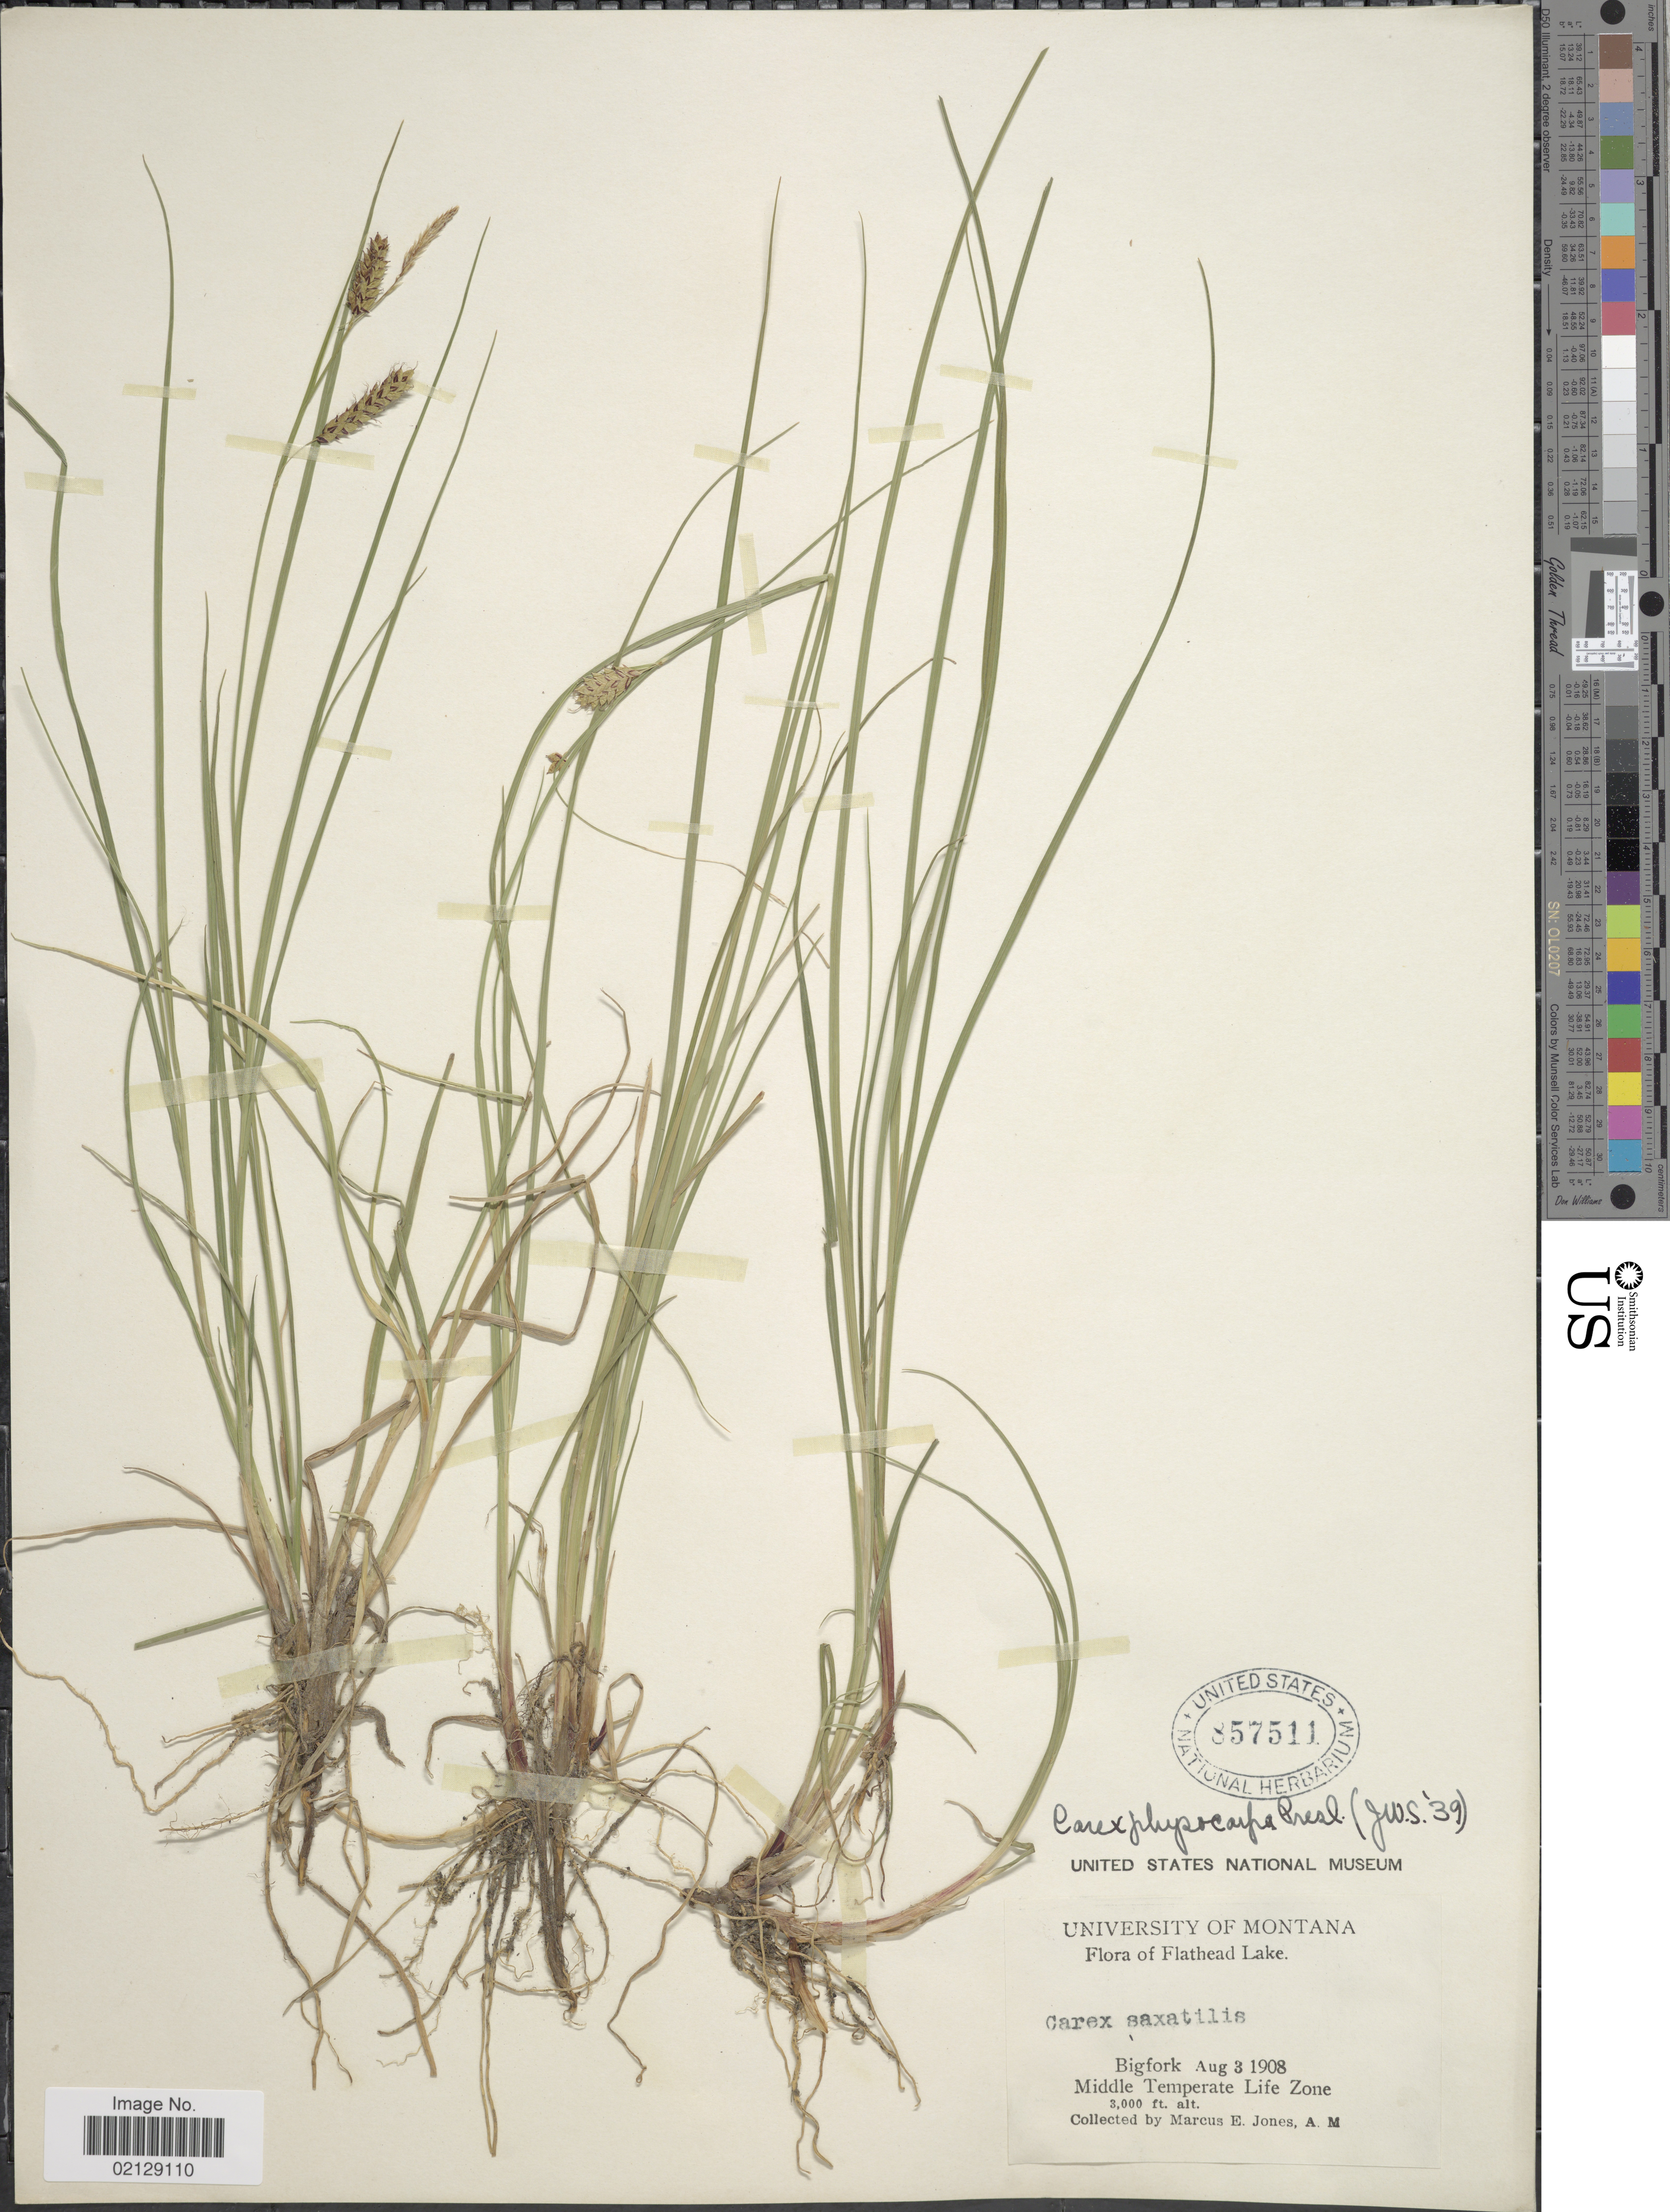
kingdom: Plantae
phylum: Tracheophyta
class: Liliopsida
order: Poales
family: Cyperaceae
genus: Carex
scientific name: Carex saxatilis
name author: L.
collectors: M. E. Jones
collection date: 1908-08-03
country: United States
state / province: Montana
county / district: Flathead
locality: Flathead Lake, Bigfork, Middle Temperatel Life Zone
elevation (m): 914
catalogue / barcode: US 857511